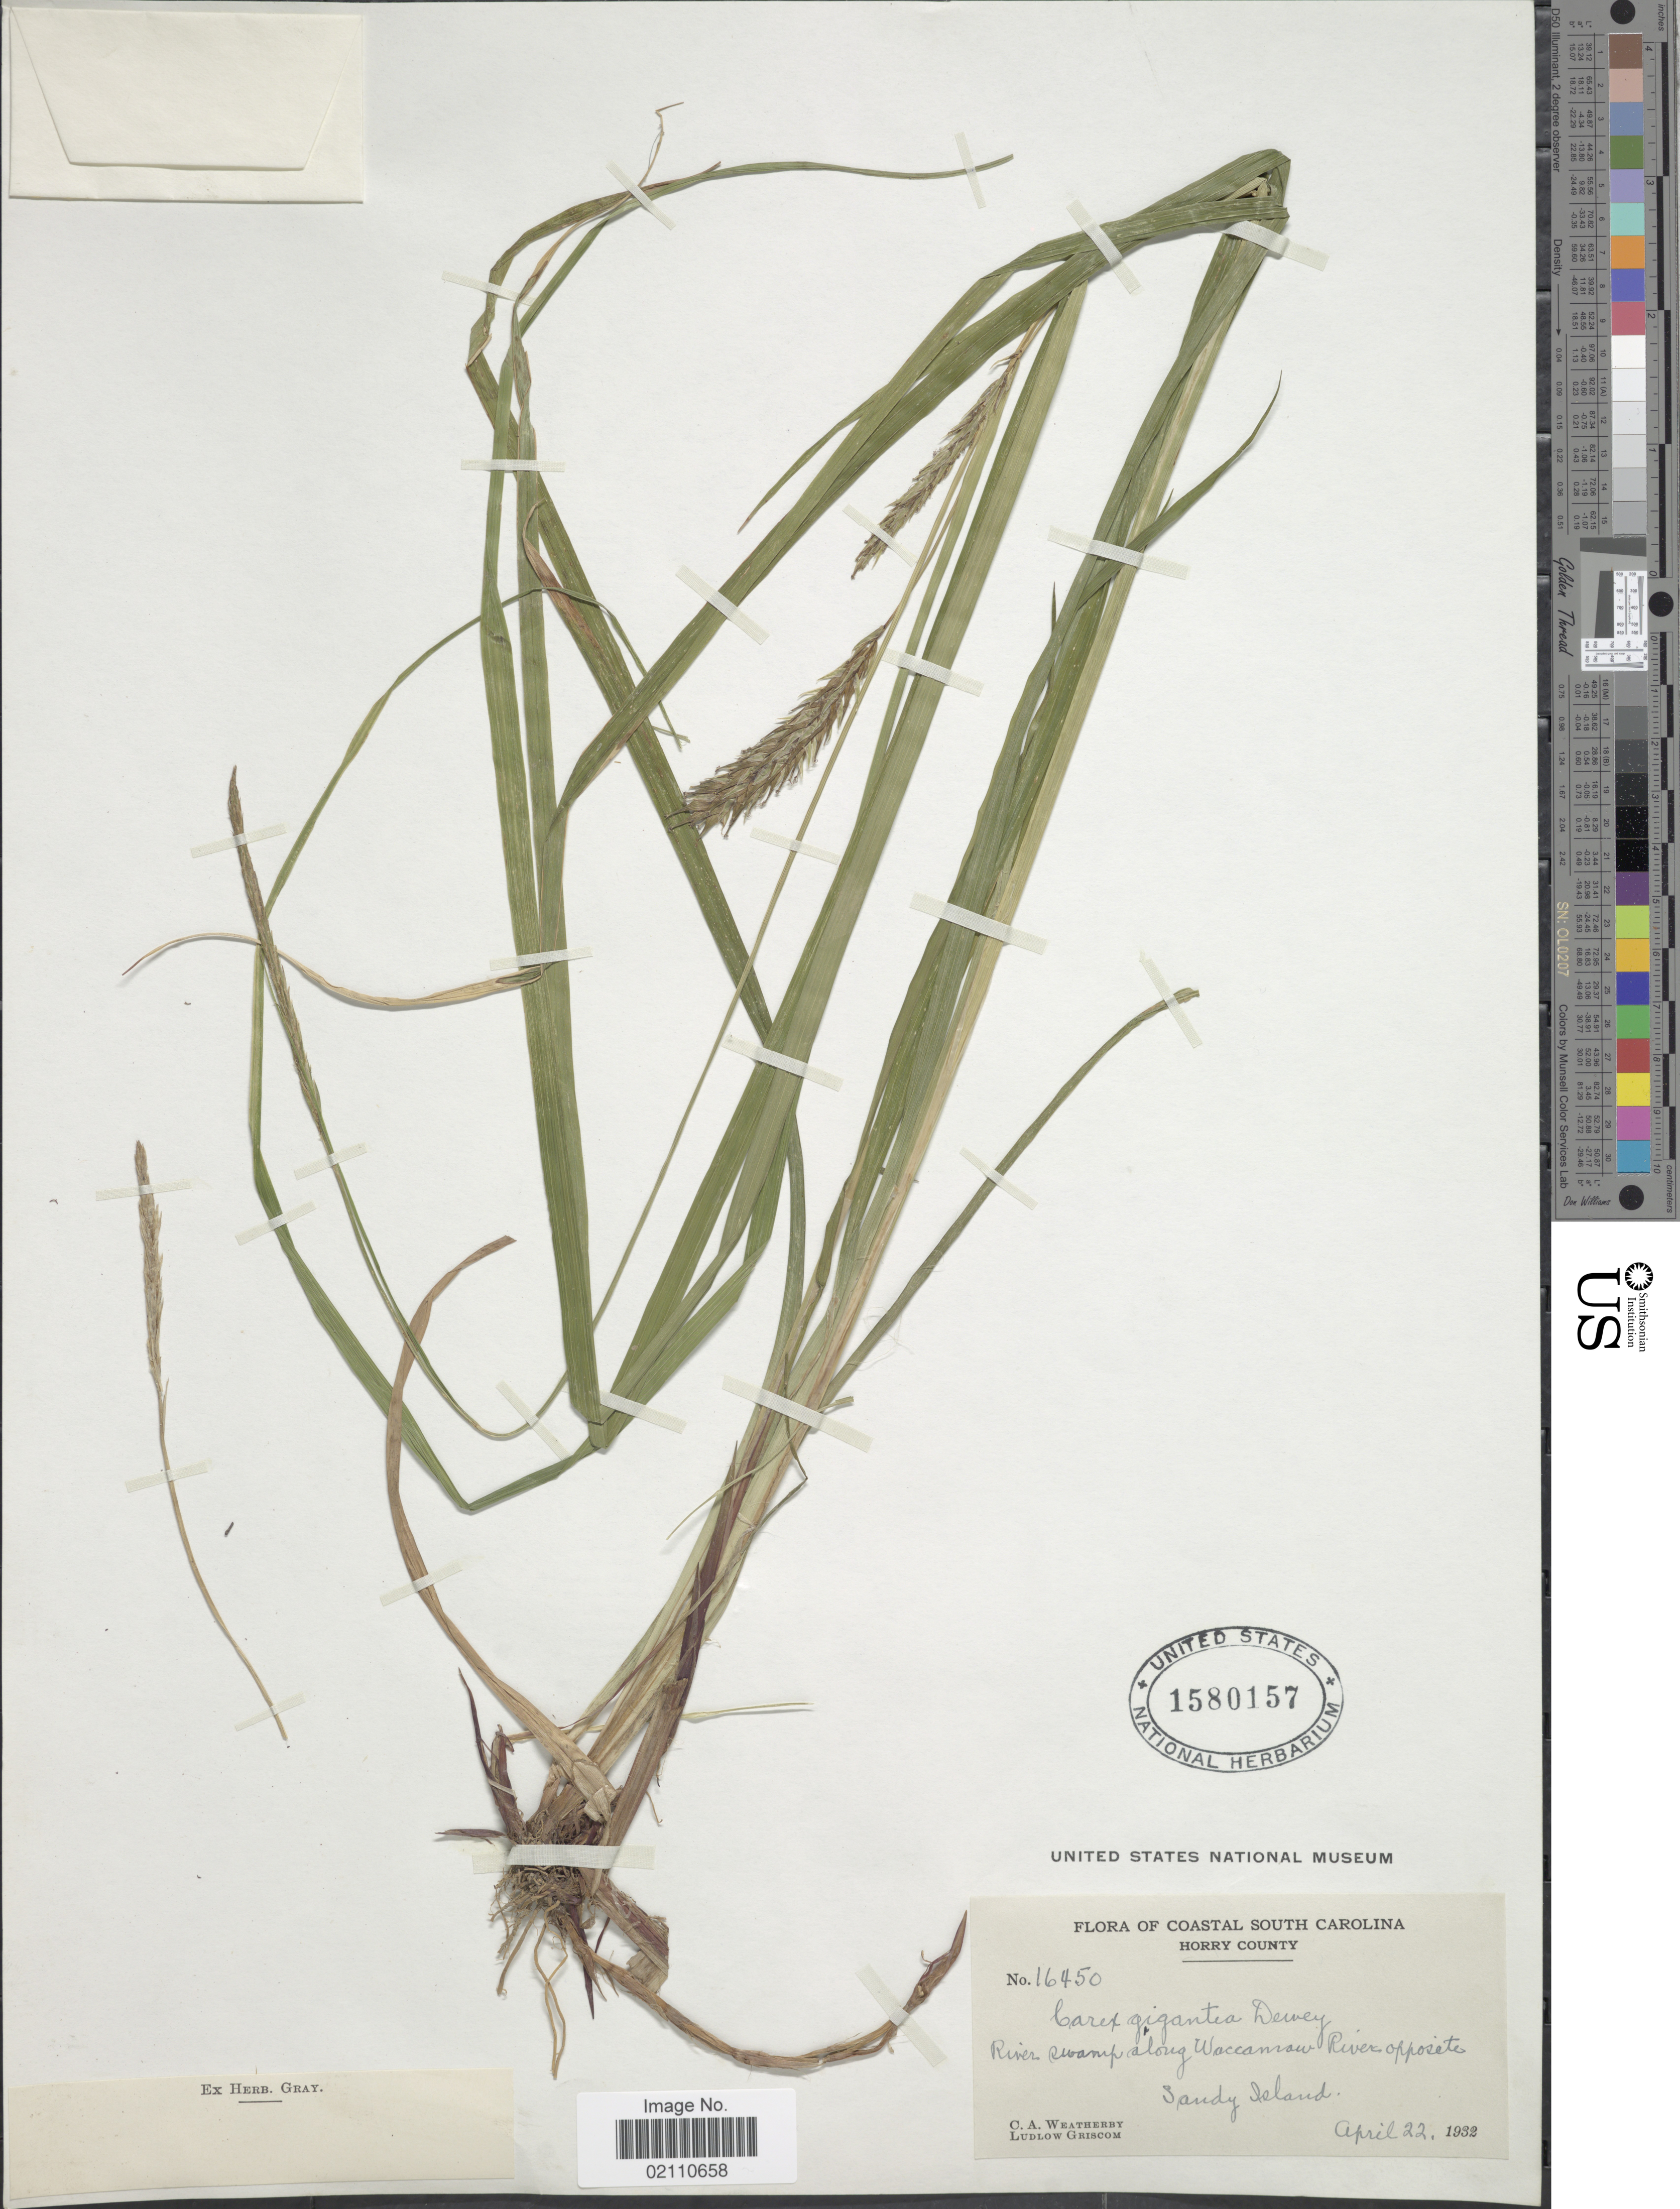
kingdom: Plantae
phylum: Tracheophyta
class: Liliopsida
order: Poales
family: Cyperaceae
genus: Carex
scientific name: Carex gigantea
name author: Rudge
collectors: C. A. Weatherby & L. Griscom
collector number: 16450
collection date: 1932-04-22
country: United States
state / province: South Carolina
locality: Horry County, River swamp along Waccamaw River opoosite Sandy Island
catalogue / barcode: US 1580157